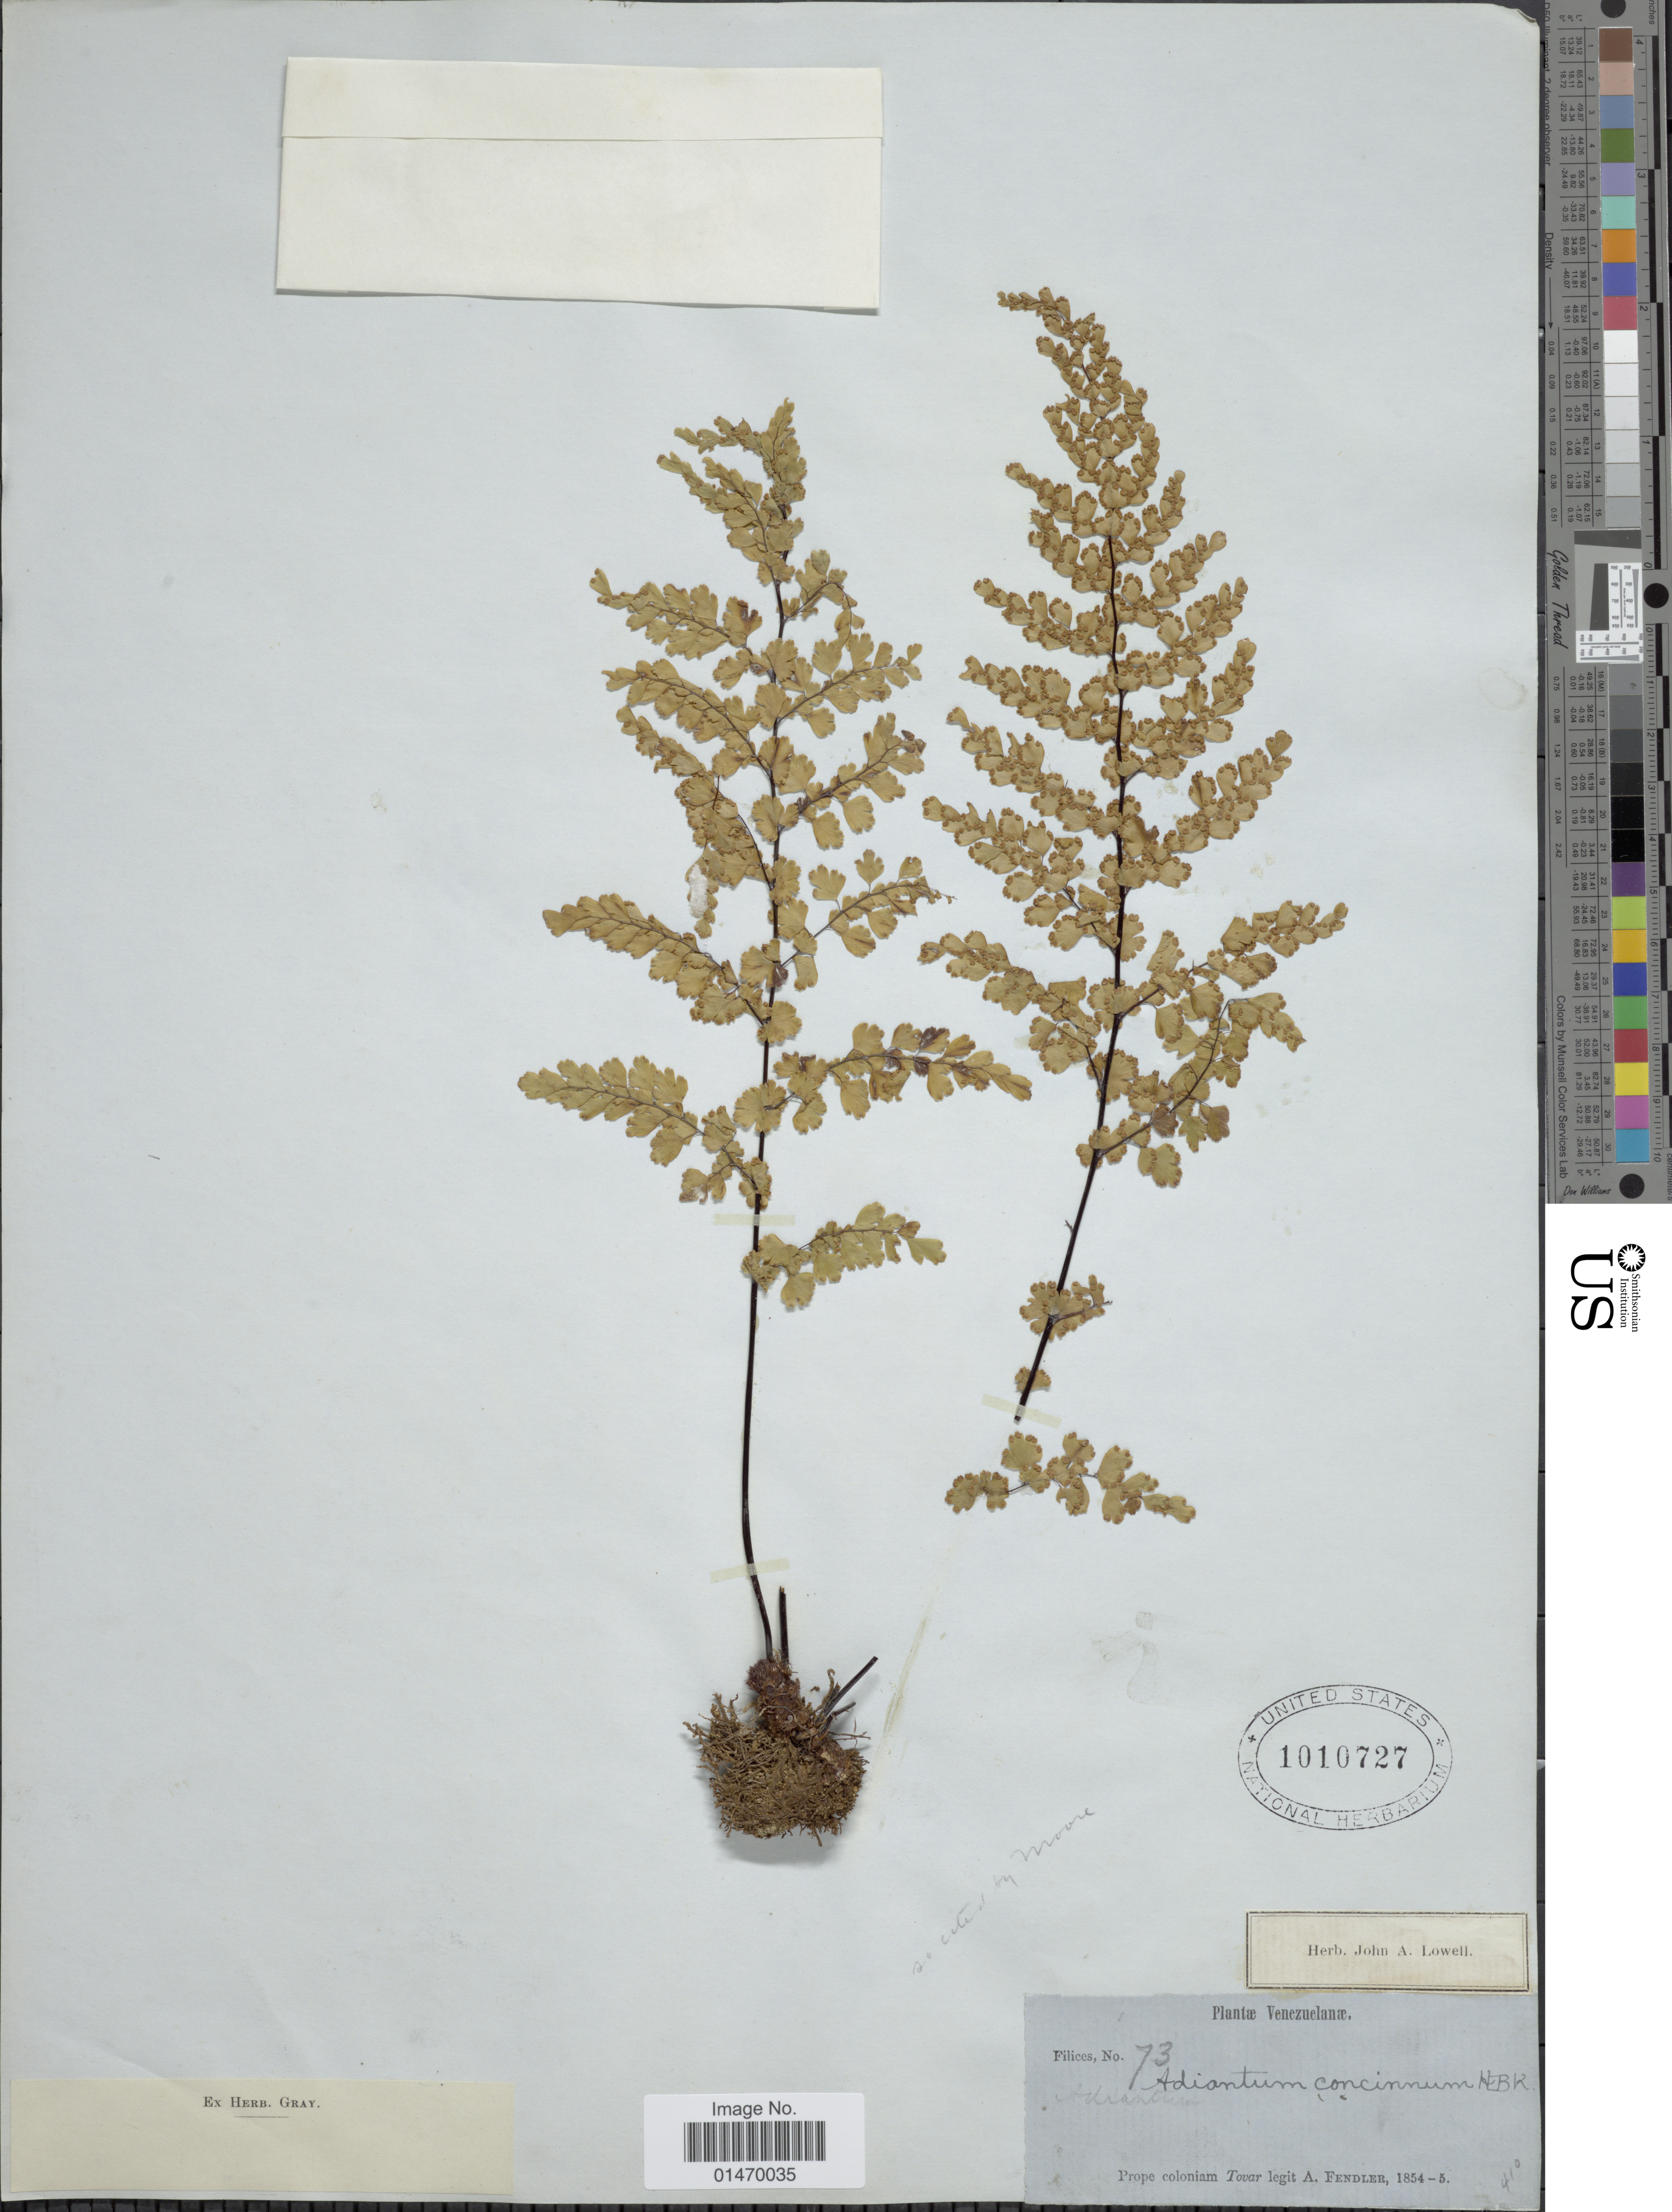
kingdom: Plantae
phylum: Tracheophyta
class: Polypodiopsida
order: Polypodiales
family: Pteridaceae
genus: Adiantum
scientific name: Adiantum concinnum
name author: Humb. & Bonpl. ex Willd.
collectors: A. Fendler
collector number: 73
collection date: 1854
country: Venezuela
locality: Prope coloniam Tovar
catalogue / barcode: US 1010727